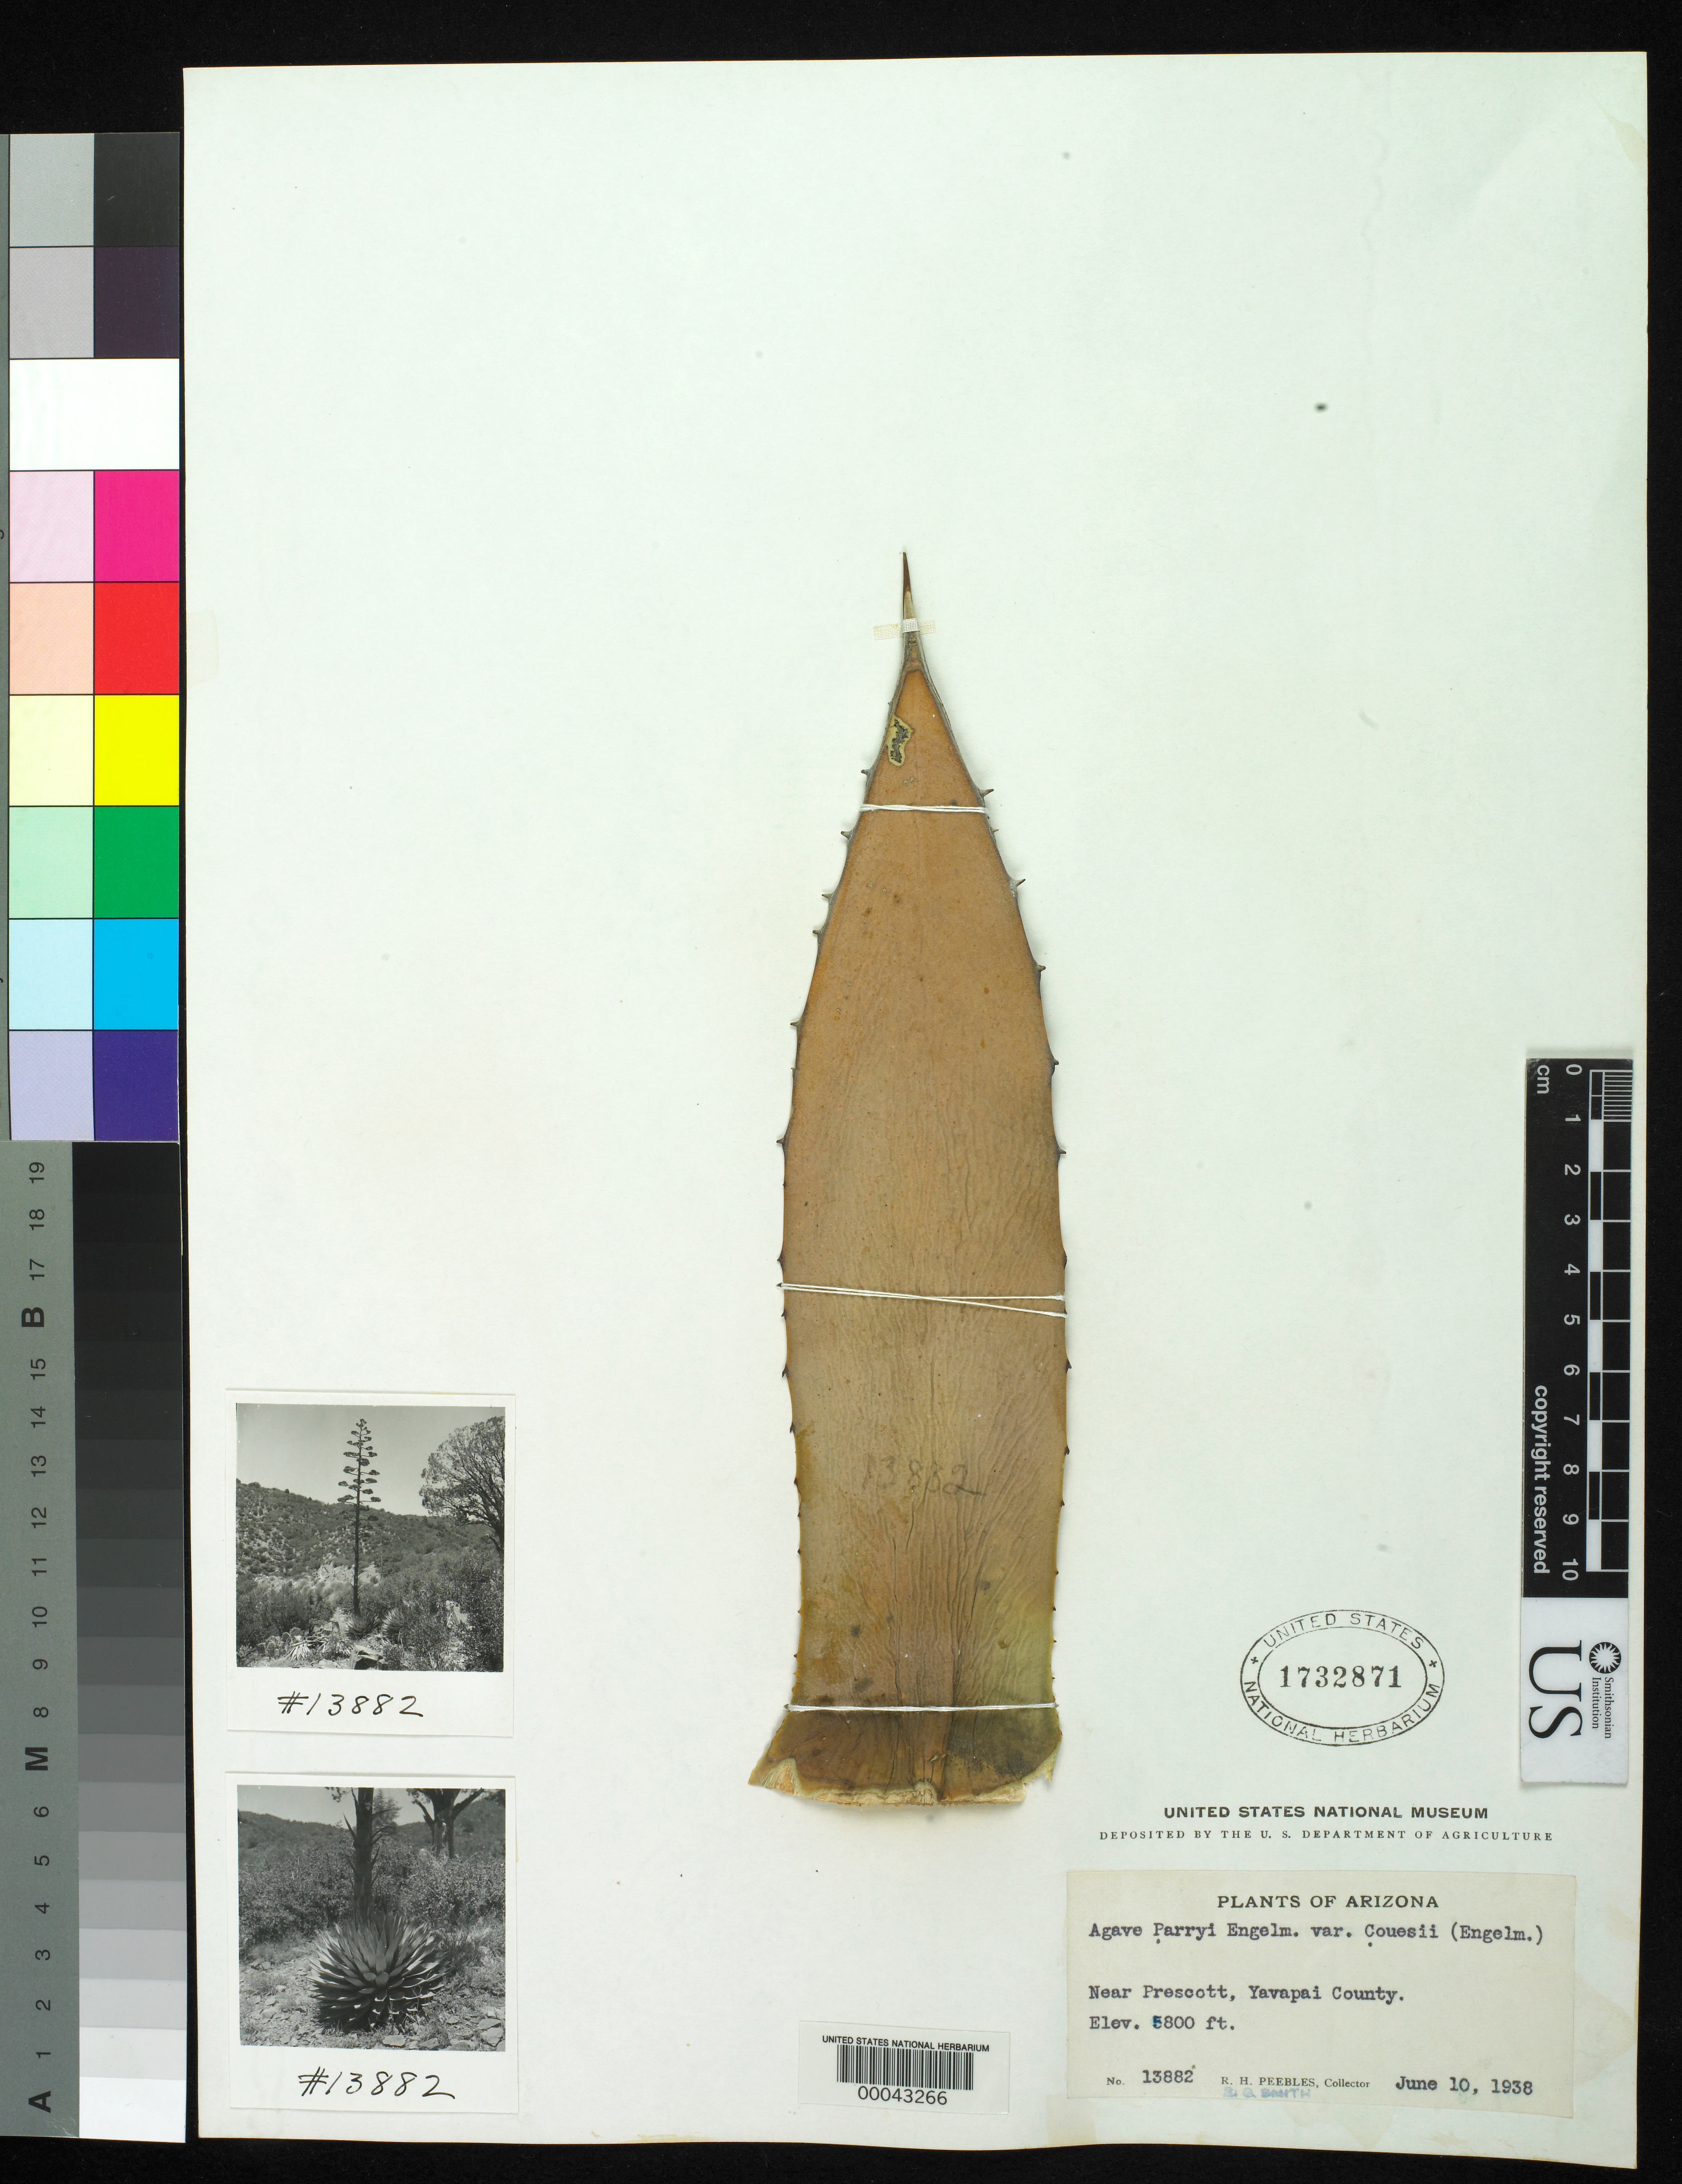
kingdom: Plantae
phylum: Tracheophyta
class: Liliopsida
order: Asparagales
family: Asparagaceae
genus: Agave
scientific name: Agave parryi var. couesii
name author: (Engelm. ex Trel.) Kearney & Peebles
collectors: R. H. Peebles & E. G. Smith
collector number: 13882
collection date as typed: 10 Jun 1938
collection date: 1938-06-10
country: United States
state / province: Arizona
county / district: Yavapai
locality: Near prescott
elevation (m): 1768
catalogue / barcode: US 1732871